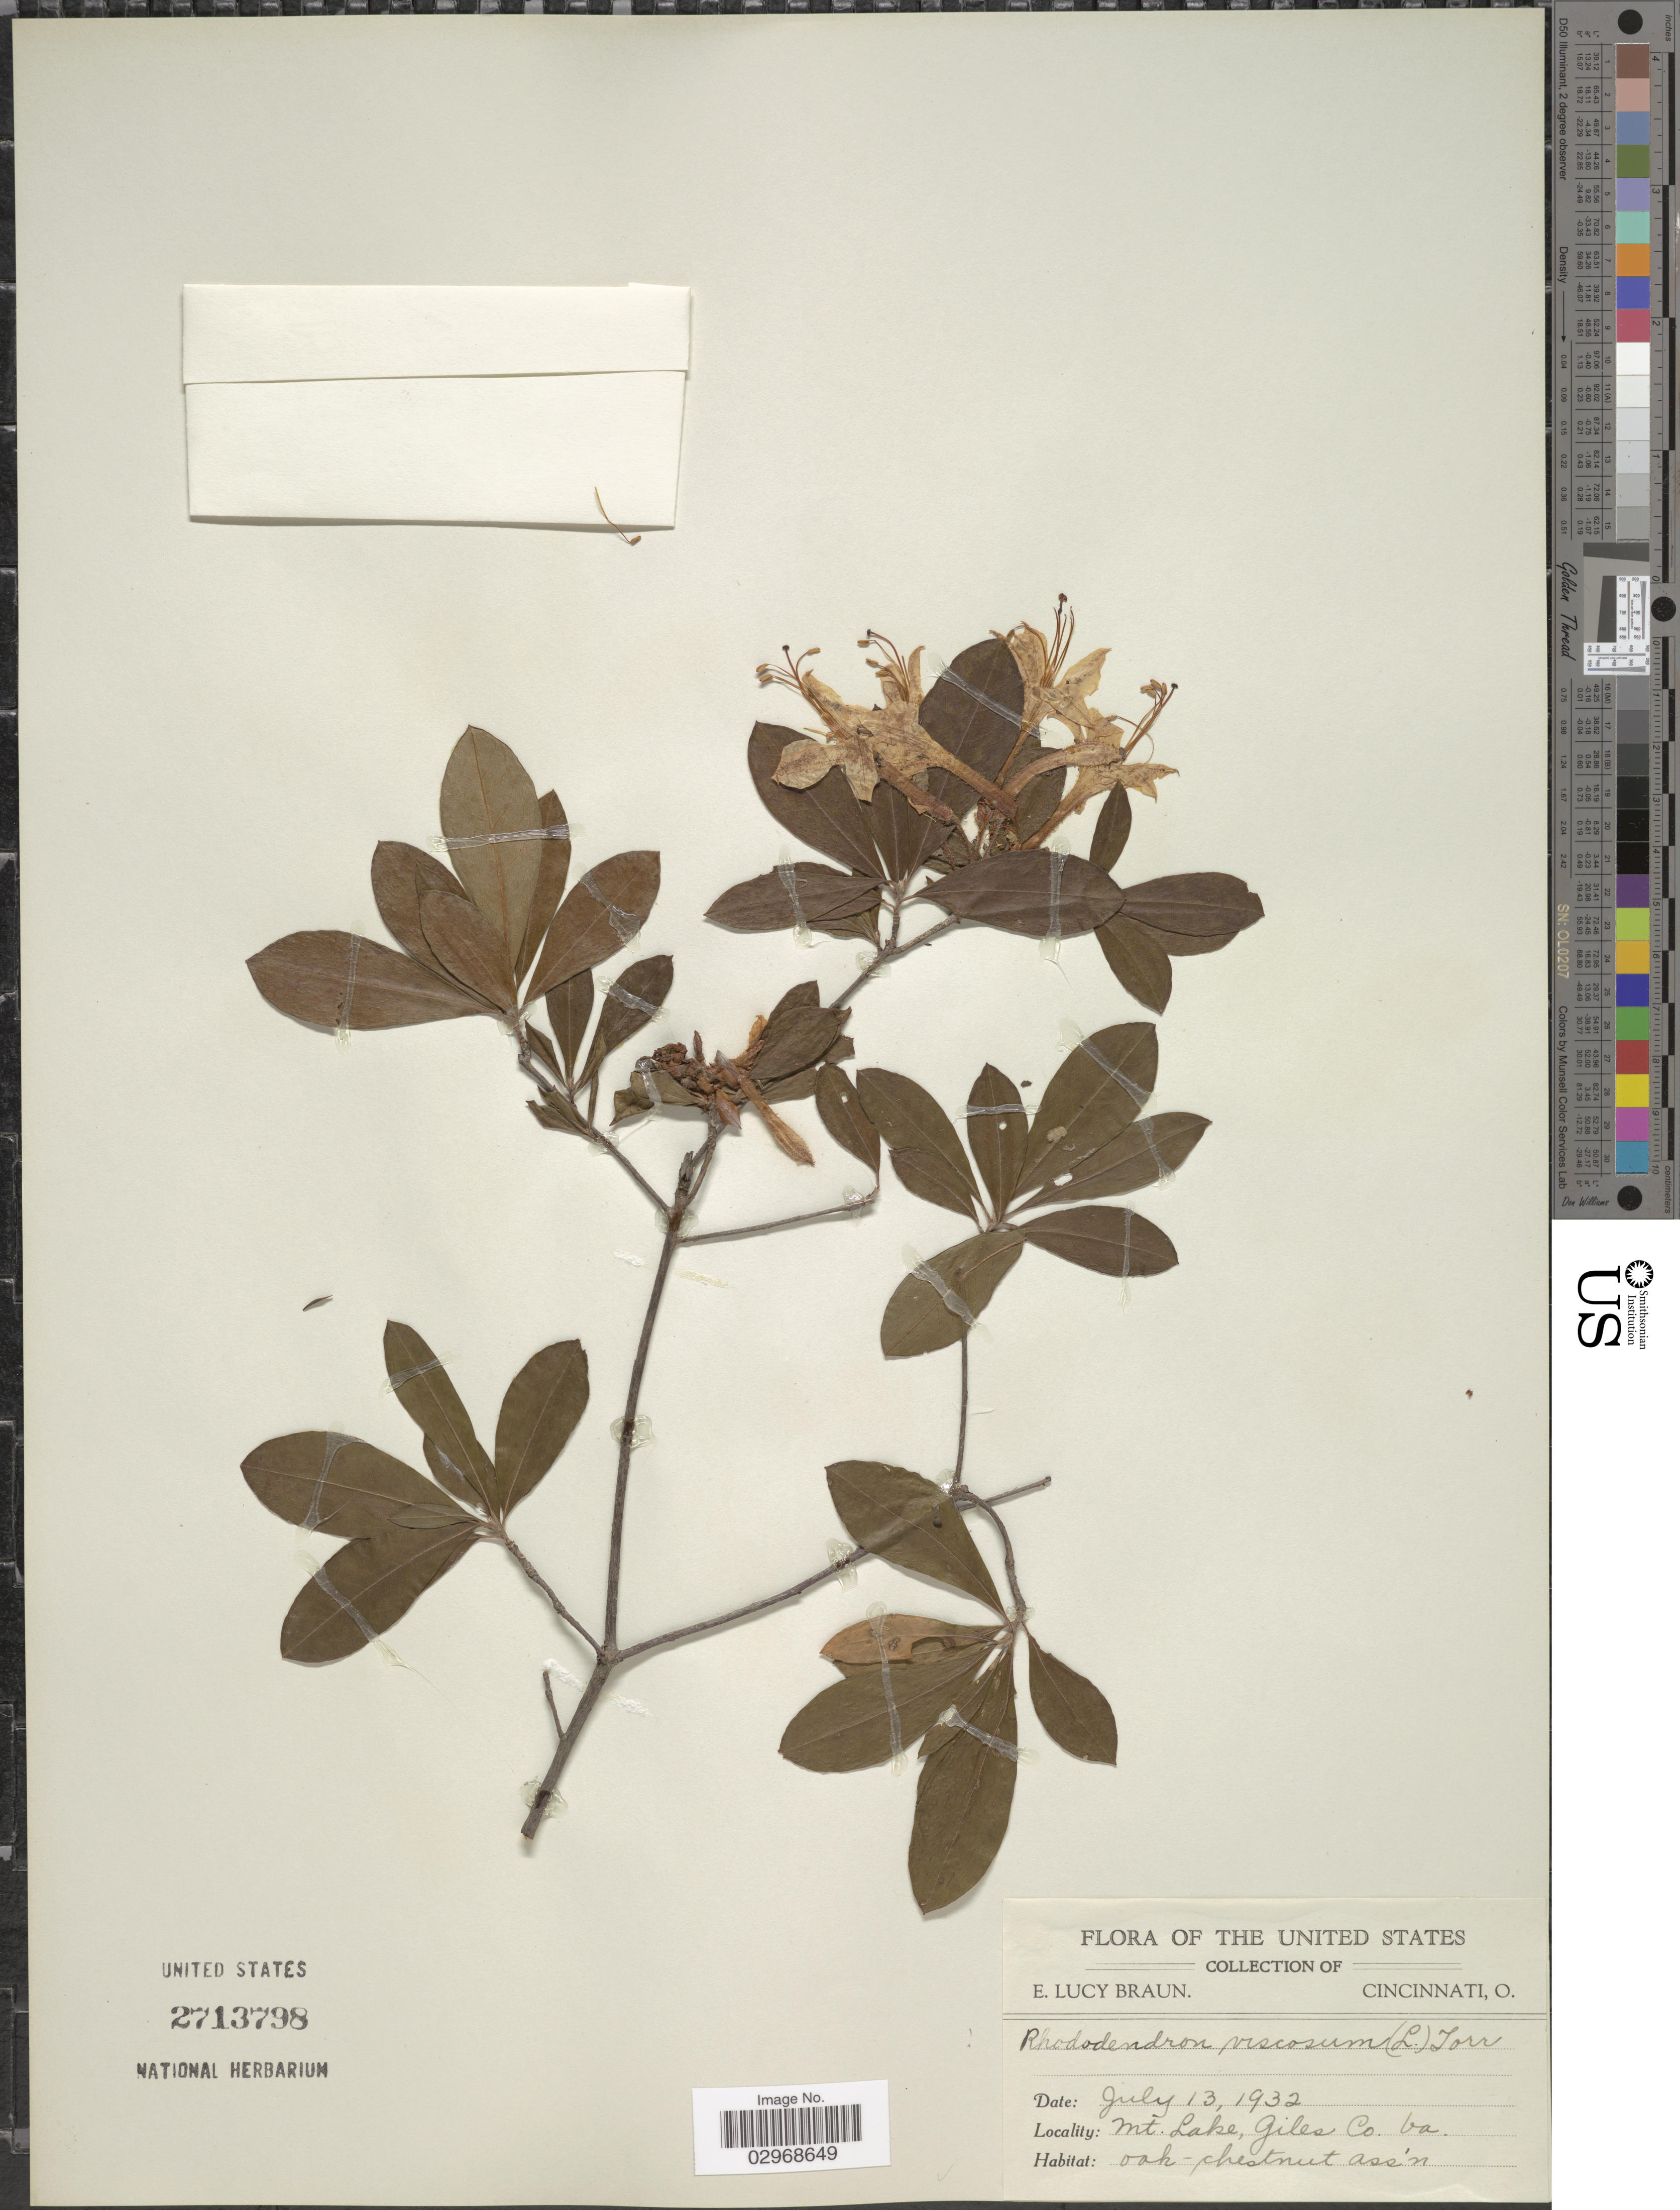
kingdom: Plantae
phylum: Tracheophyta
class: Magnoliopsida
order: Ericales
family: Ericaceae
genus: Rhododendron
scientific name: Rhododendron viscosum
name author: (L.) Torr.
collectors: E. L. Braun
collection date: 1932-07-13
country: United States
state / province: Virginia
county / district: Giles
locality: Mt. Lake, Giles Co., Va.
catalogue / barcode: US 2713798